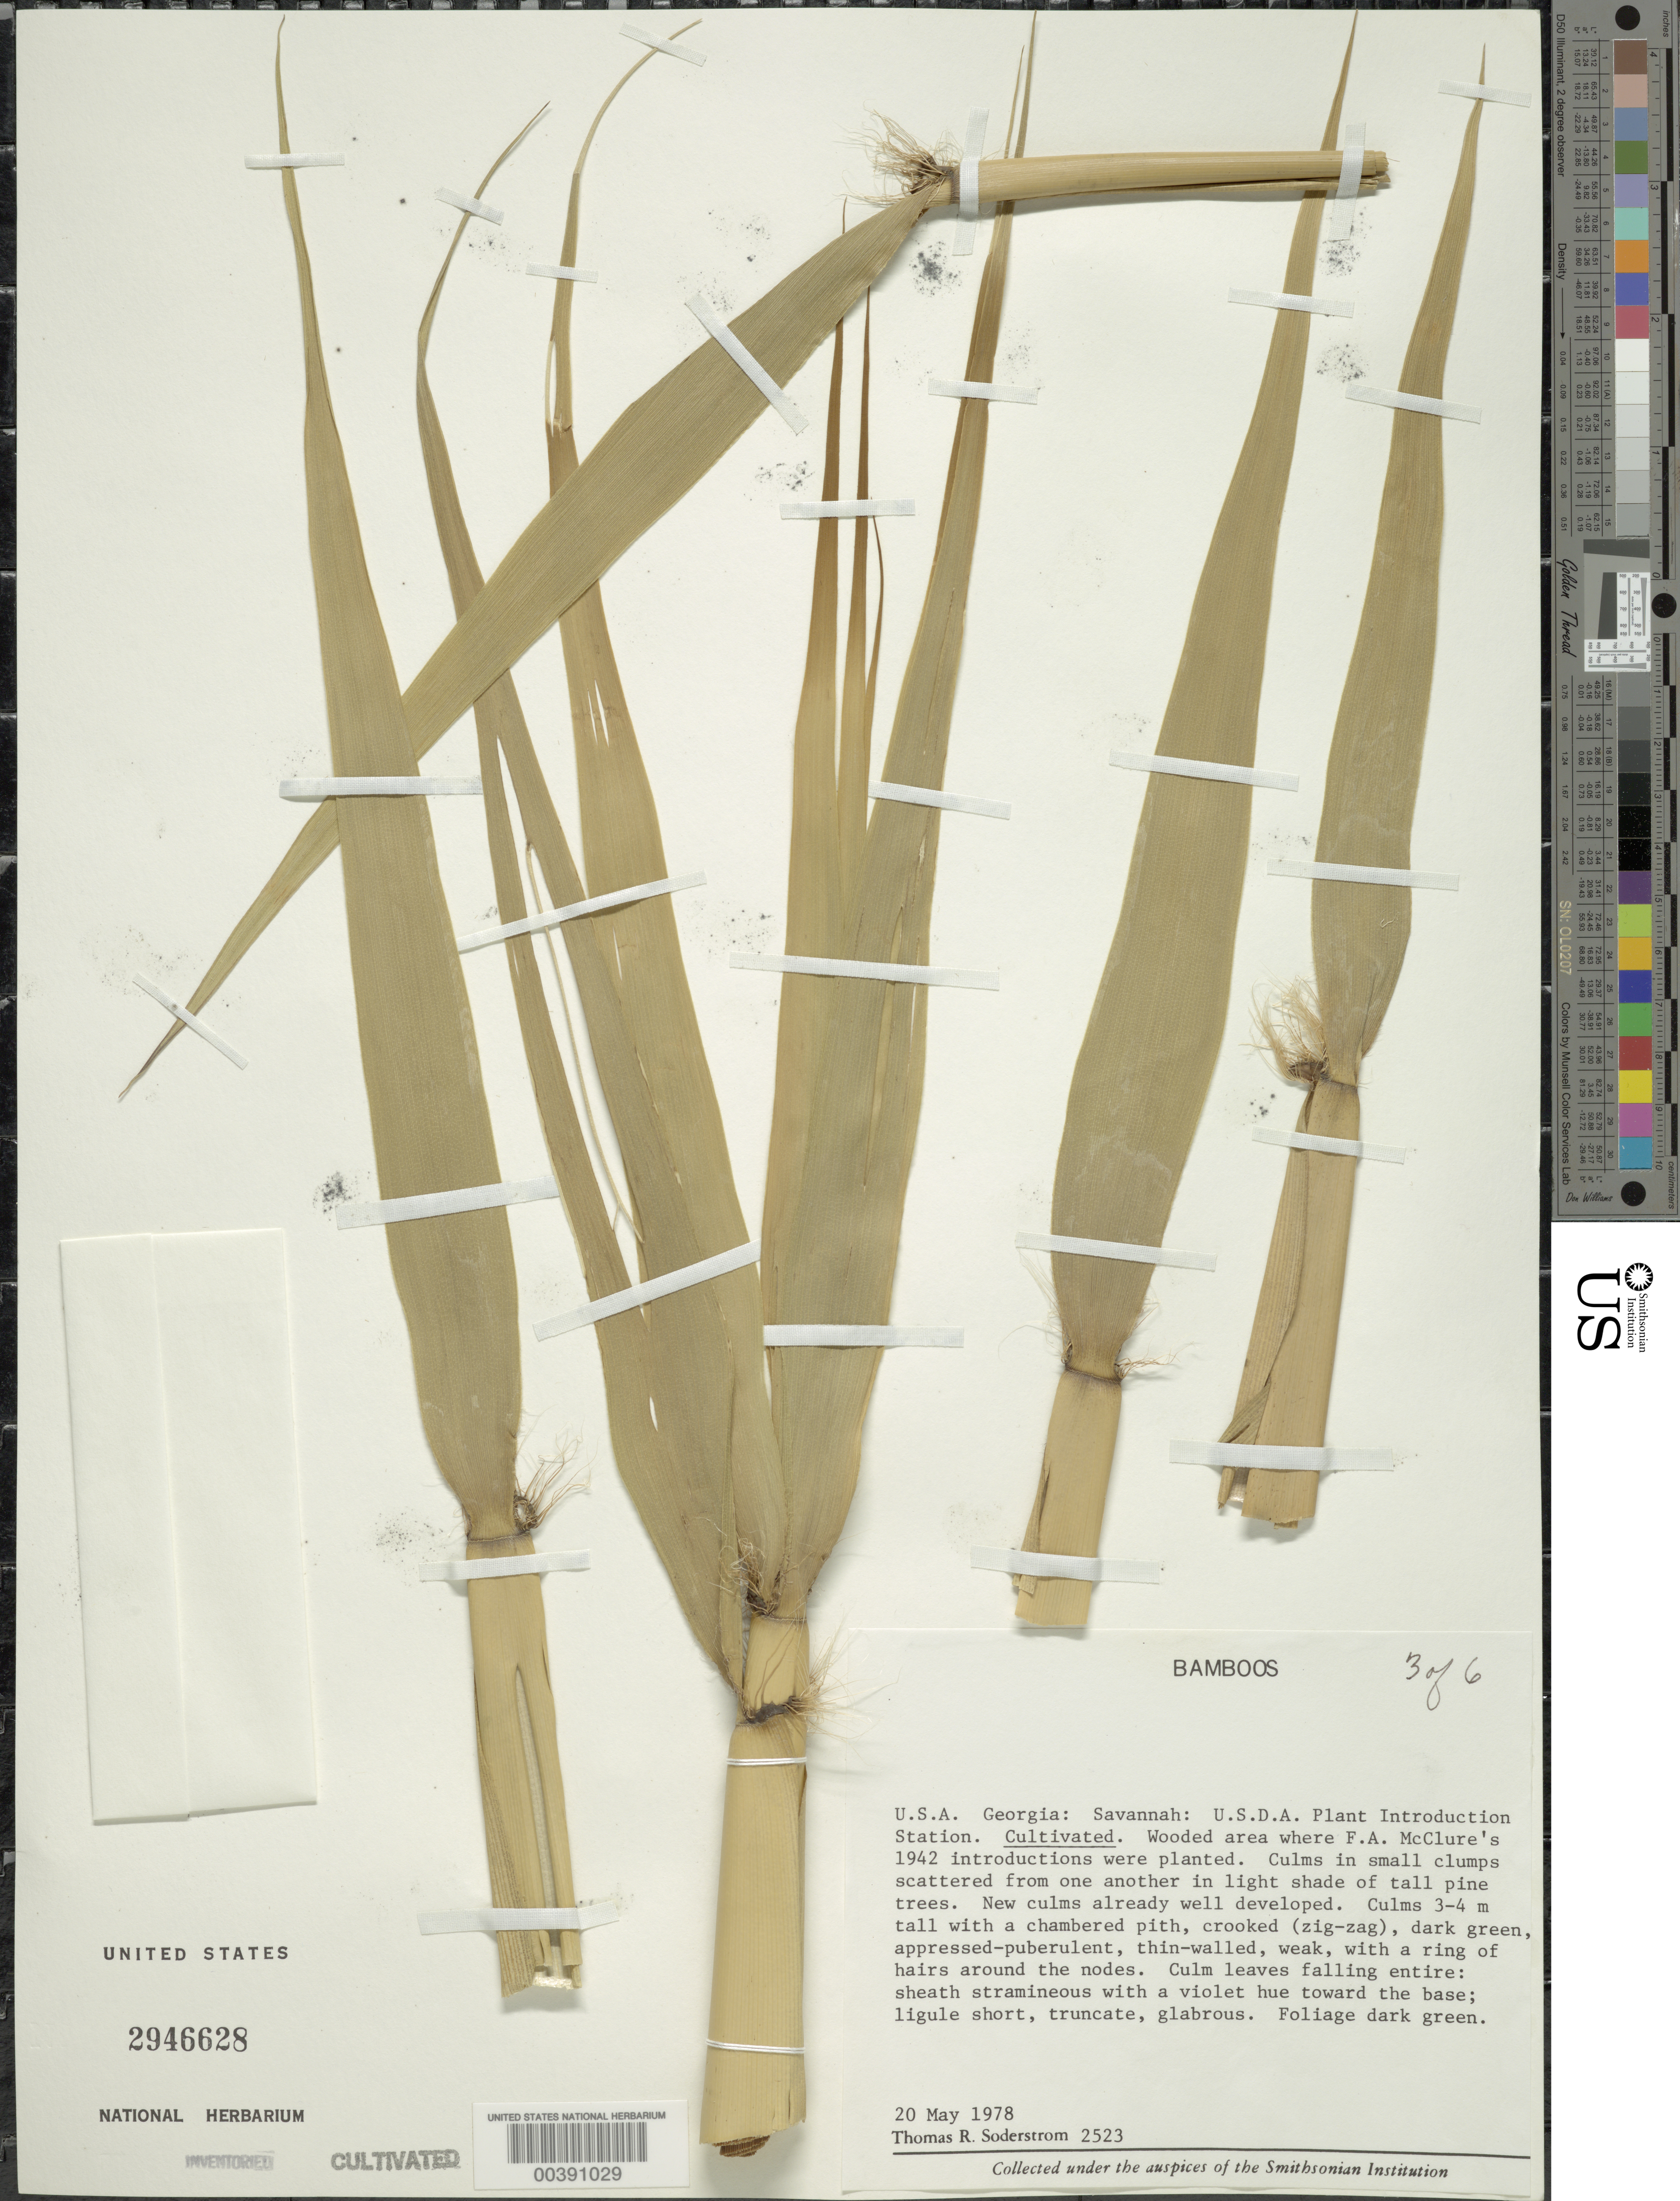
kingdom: Plantae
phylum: Tracheophyta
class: Liliopsida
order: Poales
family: Poaceae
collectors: T. R. Soderstrom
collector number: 2523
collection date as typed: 20 May 1978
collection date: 1978-05-20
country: United States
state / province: Georgia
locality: Savannah, usda pi stat.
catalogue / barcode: US 2946628